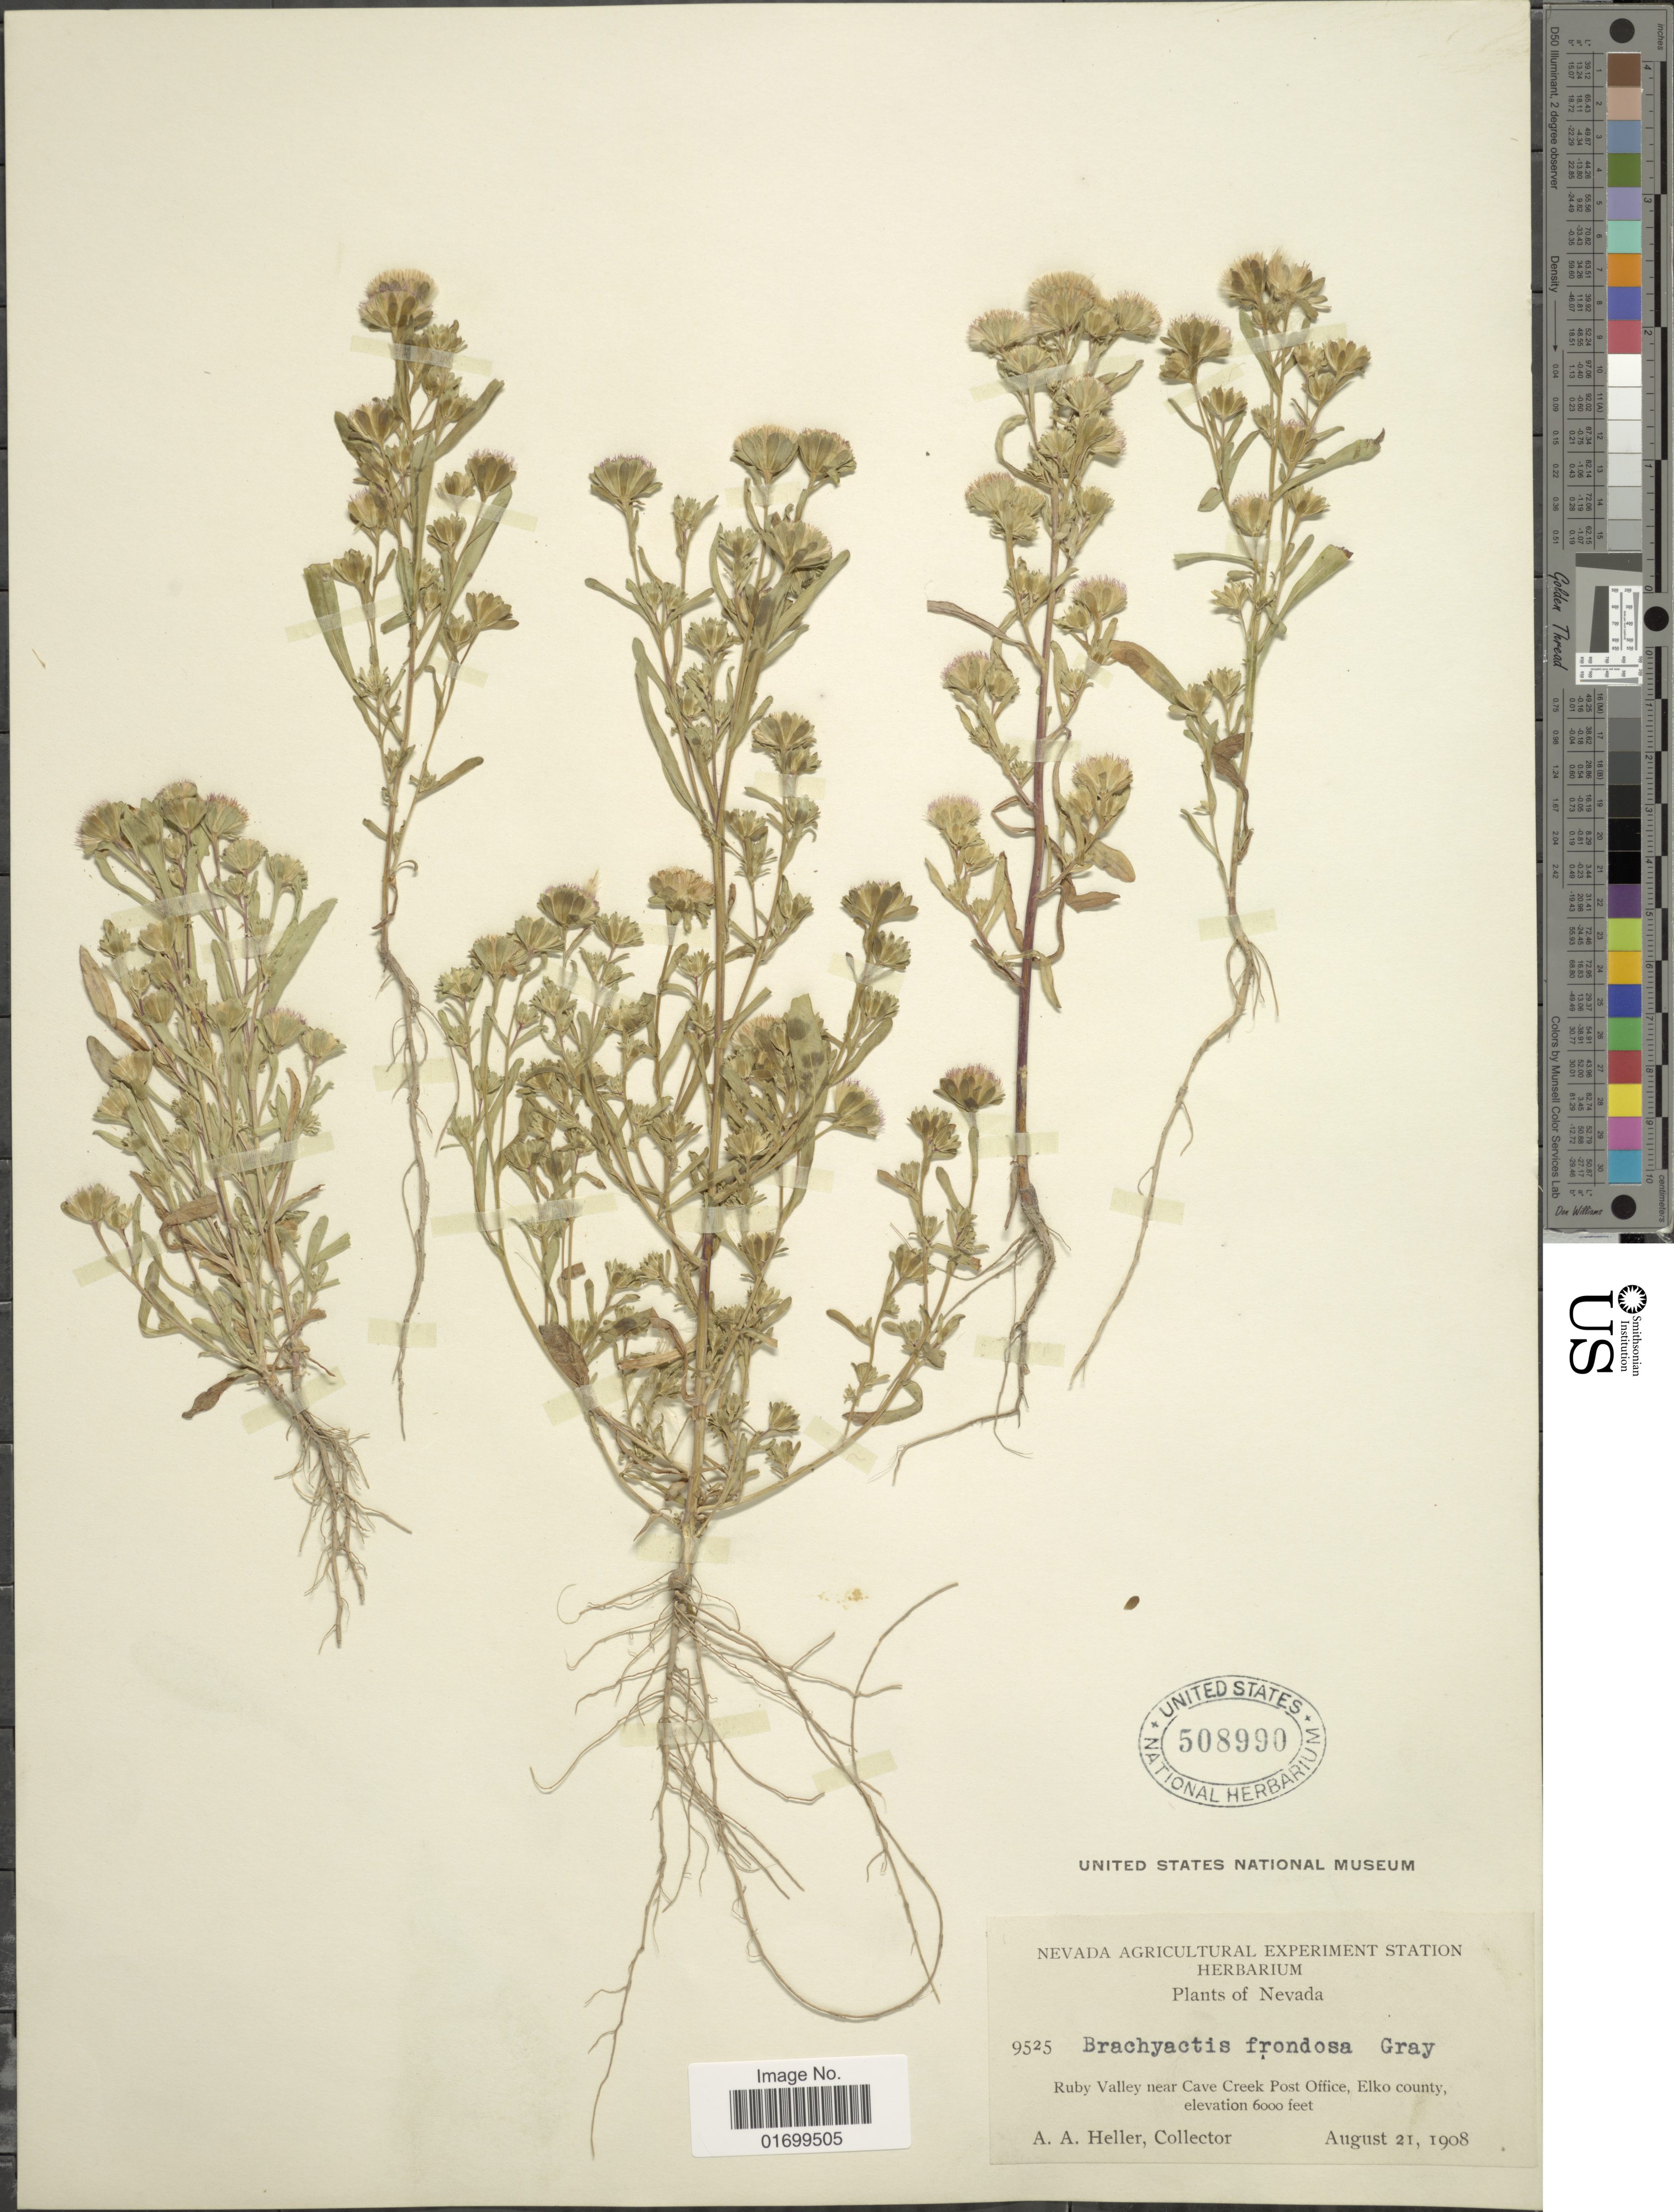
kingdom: Plantae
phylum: Tracheophyta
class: Magnoliopsida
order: Asterales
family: Asteraceae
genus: Symphyotrichum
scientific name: Symphyotrichum frondosum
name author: (Nutt.) G.L. Nesom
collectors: A. A. Heller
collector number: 9525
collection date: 1908-08-21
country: United States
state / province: Nevada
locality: Ruby Valley near Cave Creek Post Office, Elko County.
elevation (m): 1829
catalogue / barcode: US 508990